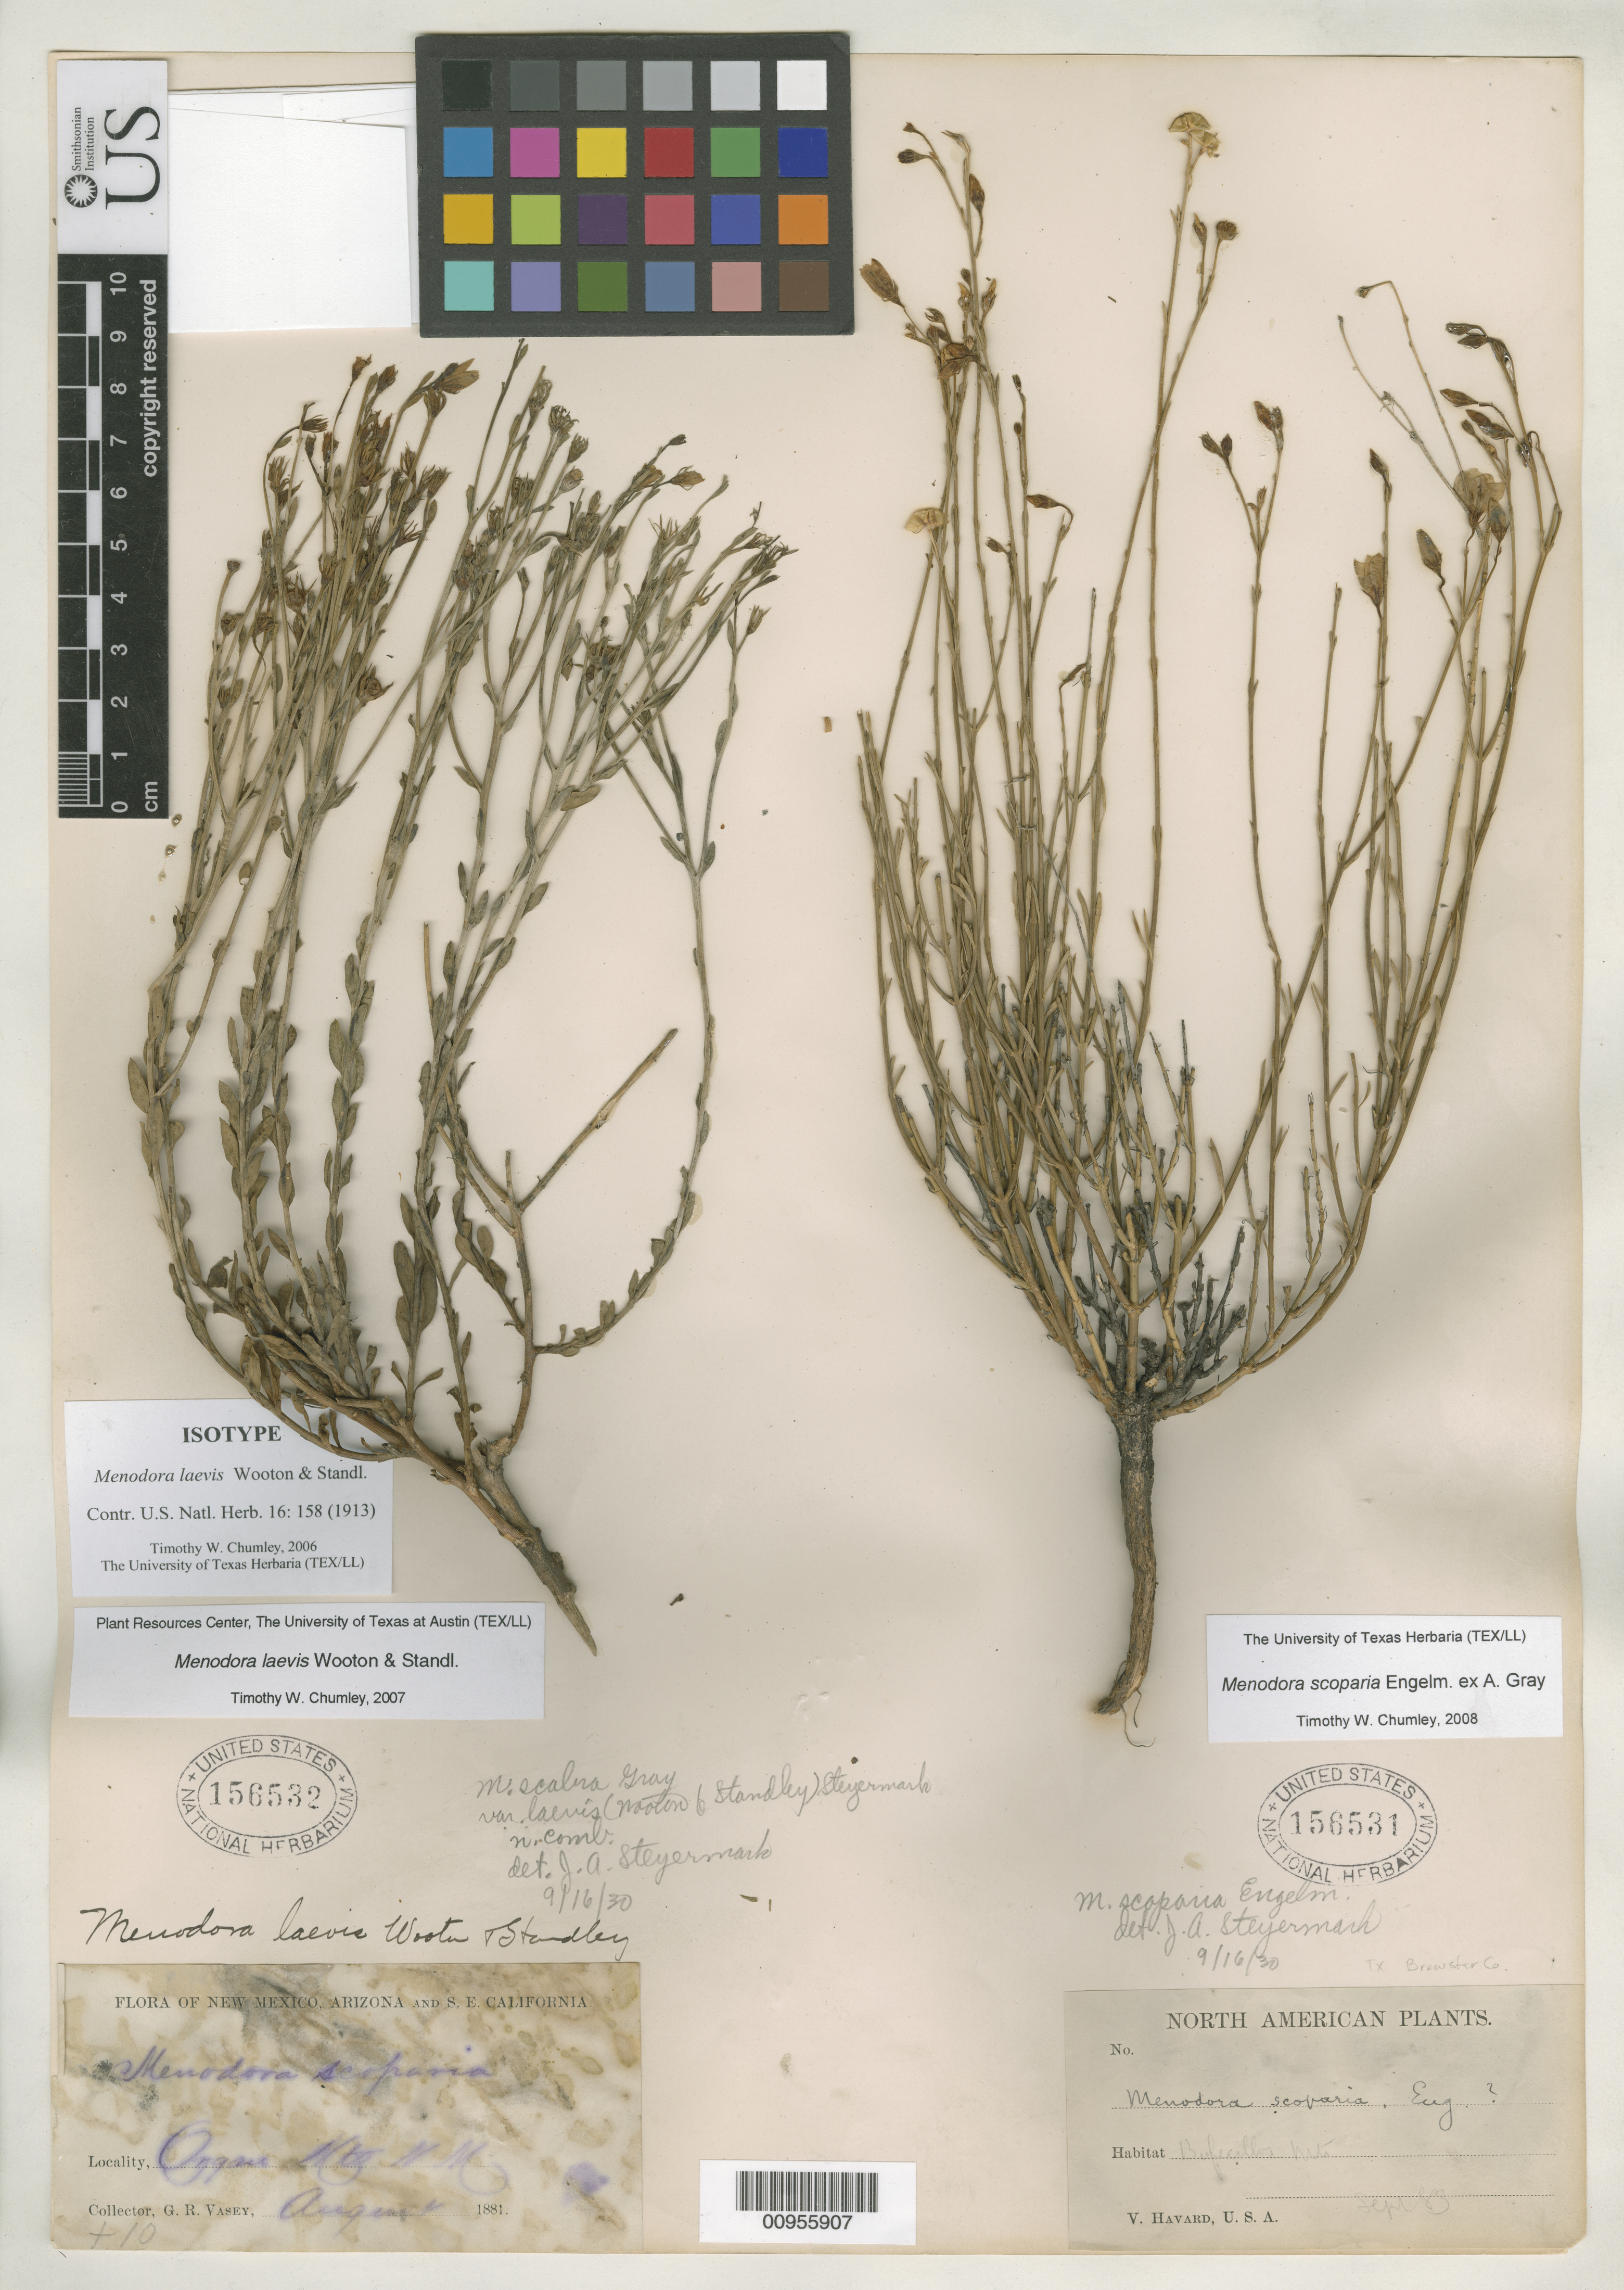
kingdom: Plantae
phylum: Tracheophyta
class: Magnoliopsida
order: Lamiales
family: Oleaceae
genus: Menodora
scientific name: Menodora laevis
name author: Wooton & Standl.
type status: Isotype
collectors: G. R. Vasey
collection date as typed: Aug 1881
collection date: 1881-08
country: United States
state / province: New Mexico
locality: Organ Mts.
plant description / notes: Mounted on same sheet with USNH 156531, Menodora scoparia (not type material).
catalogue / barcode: US 156532